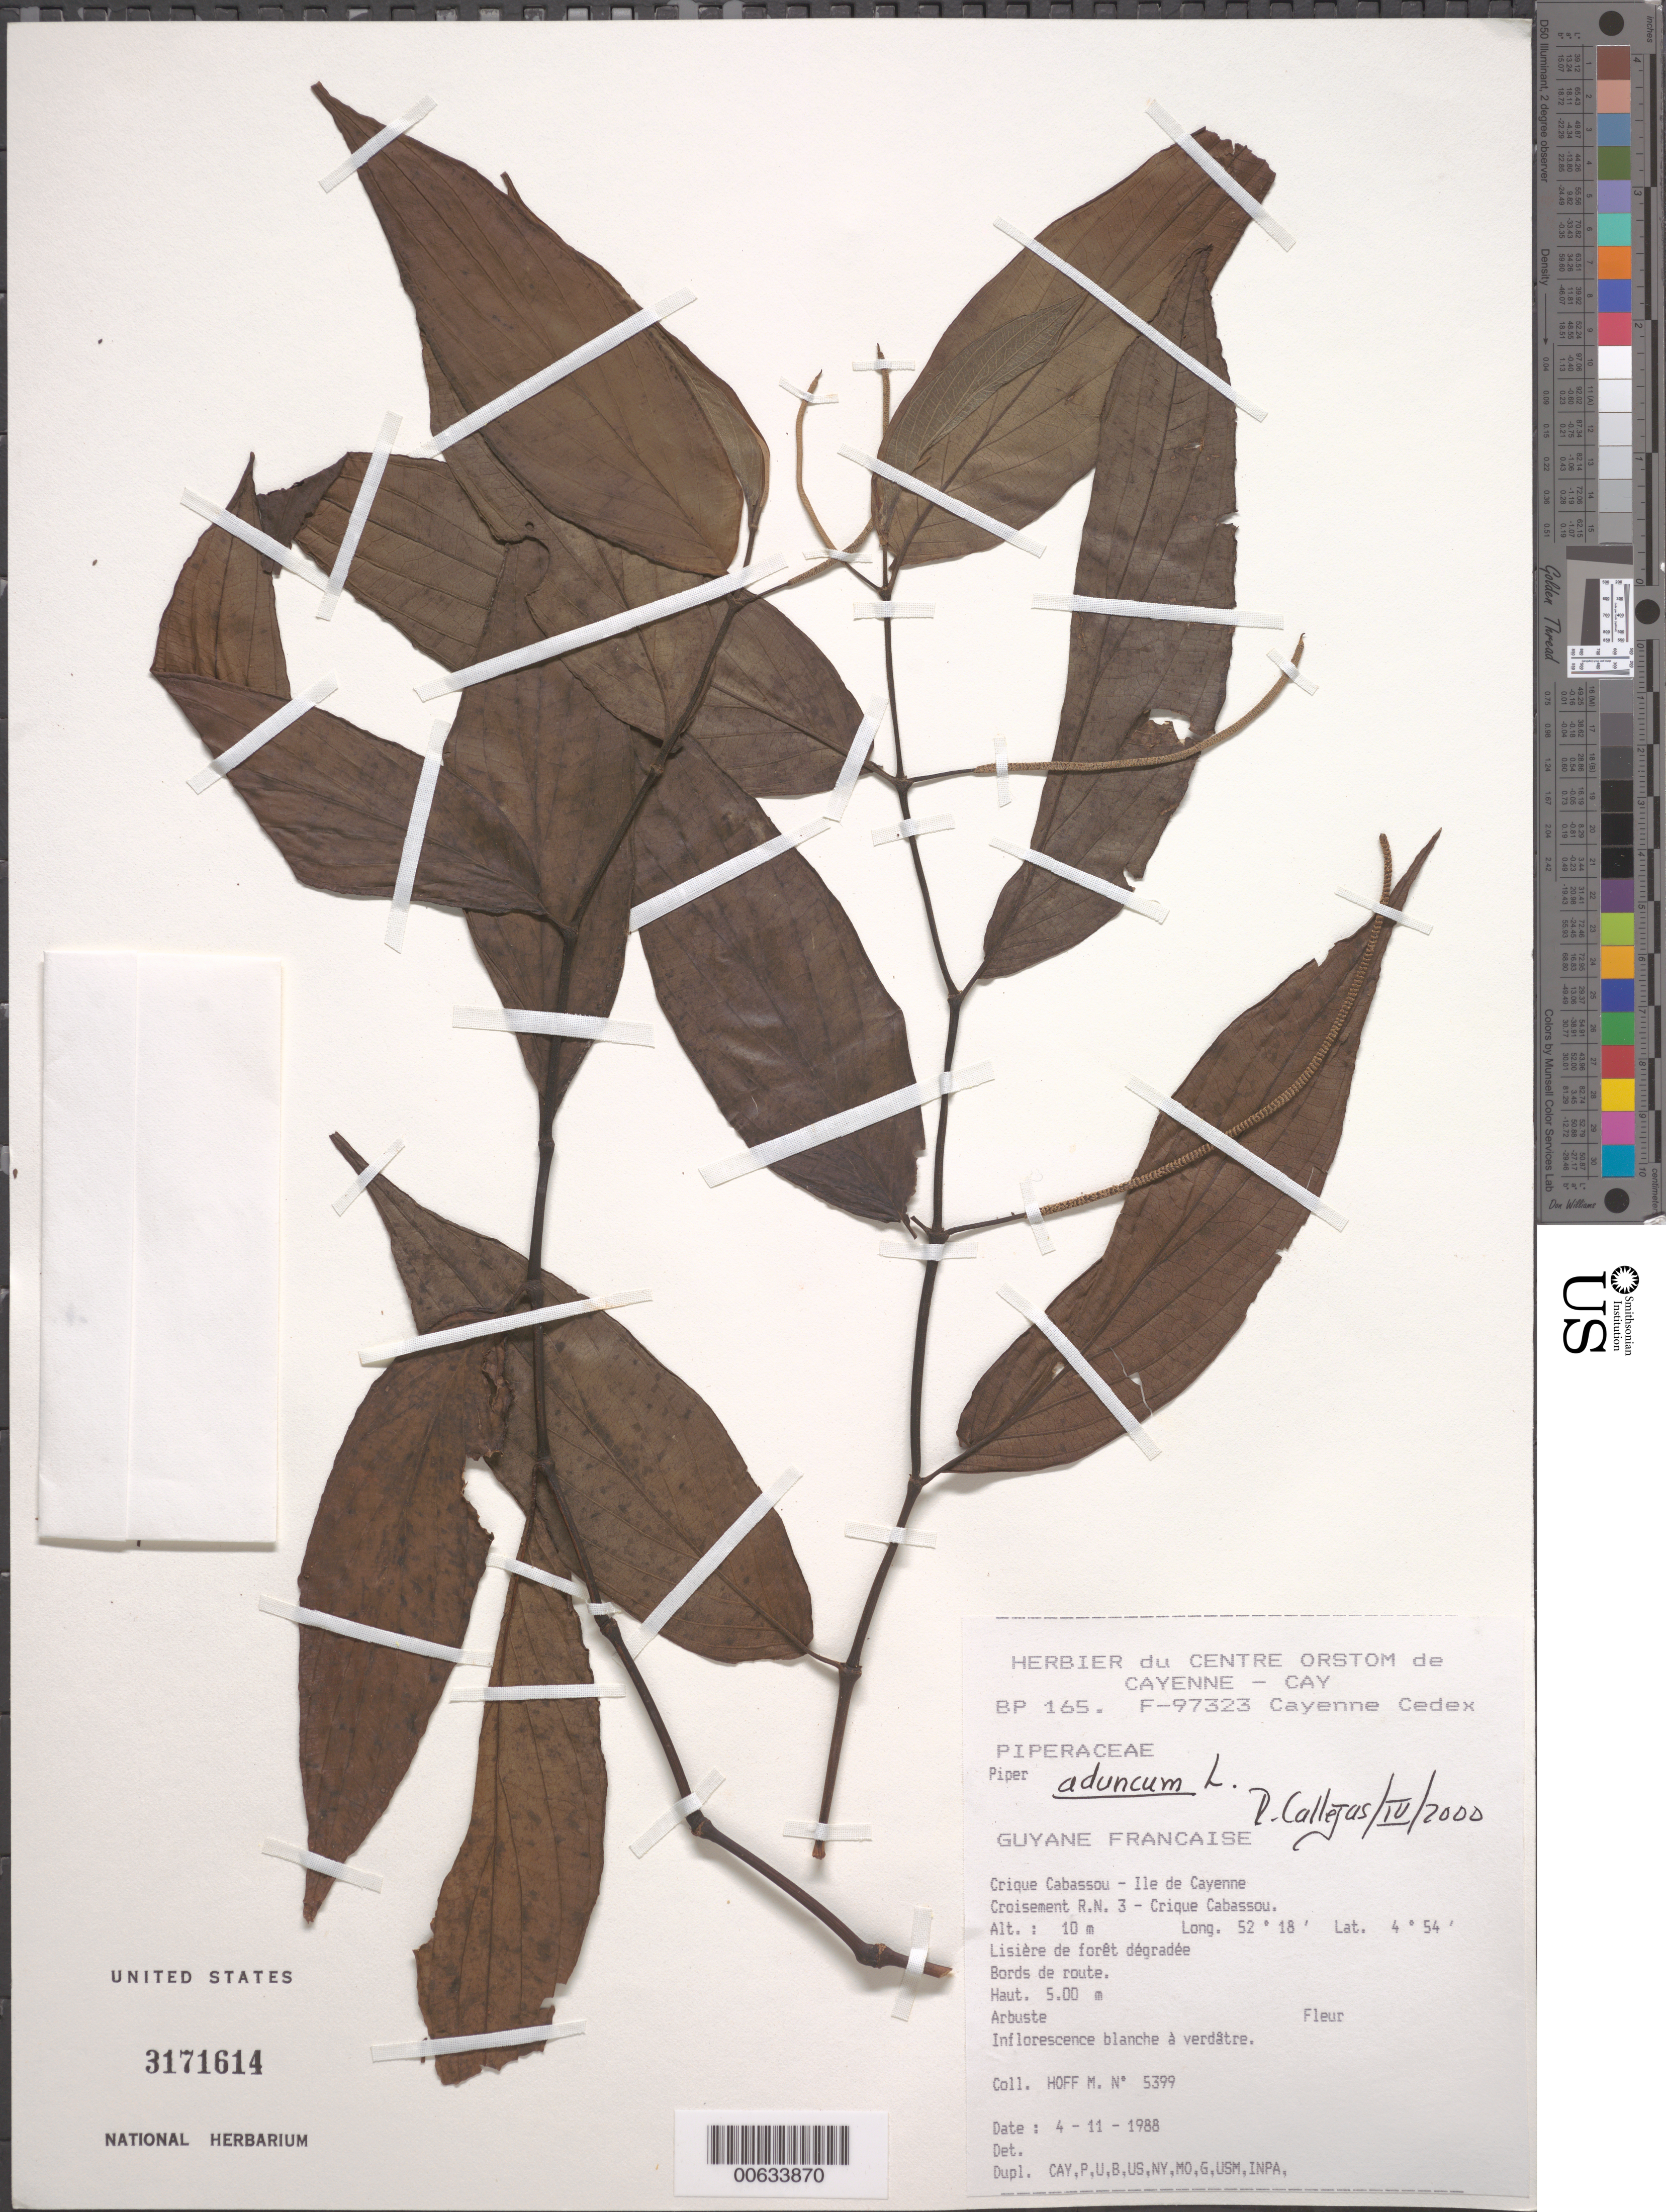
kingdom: Plantae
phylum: Tracheophyta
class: Magnoliopsida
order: Piperales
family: Piperaceae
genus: Piper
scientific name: Piper aduncum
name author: L.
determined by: Callejas, Ricardo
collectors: M. Hoff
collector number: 5399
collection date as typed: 4-Nov-88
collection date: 1988-11-04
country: French Guiana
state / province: Cayenne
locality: Crique Cabassou, Croisement R.M. 3-Crique Cabassou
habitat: Edge of disturbed forest, along road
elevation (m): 10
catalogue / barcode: US 3171614